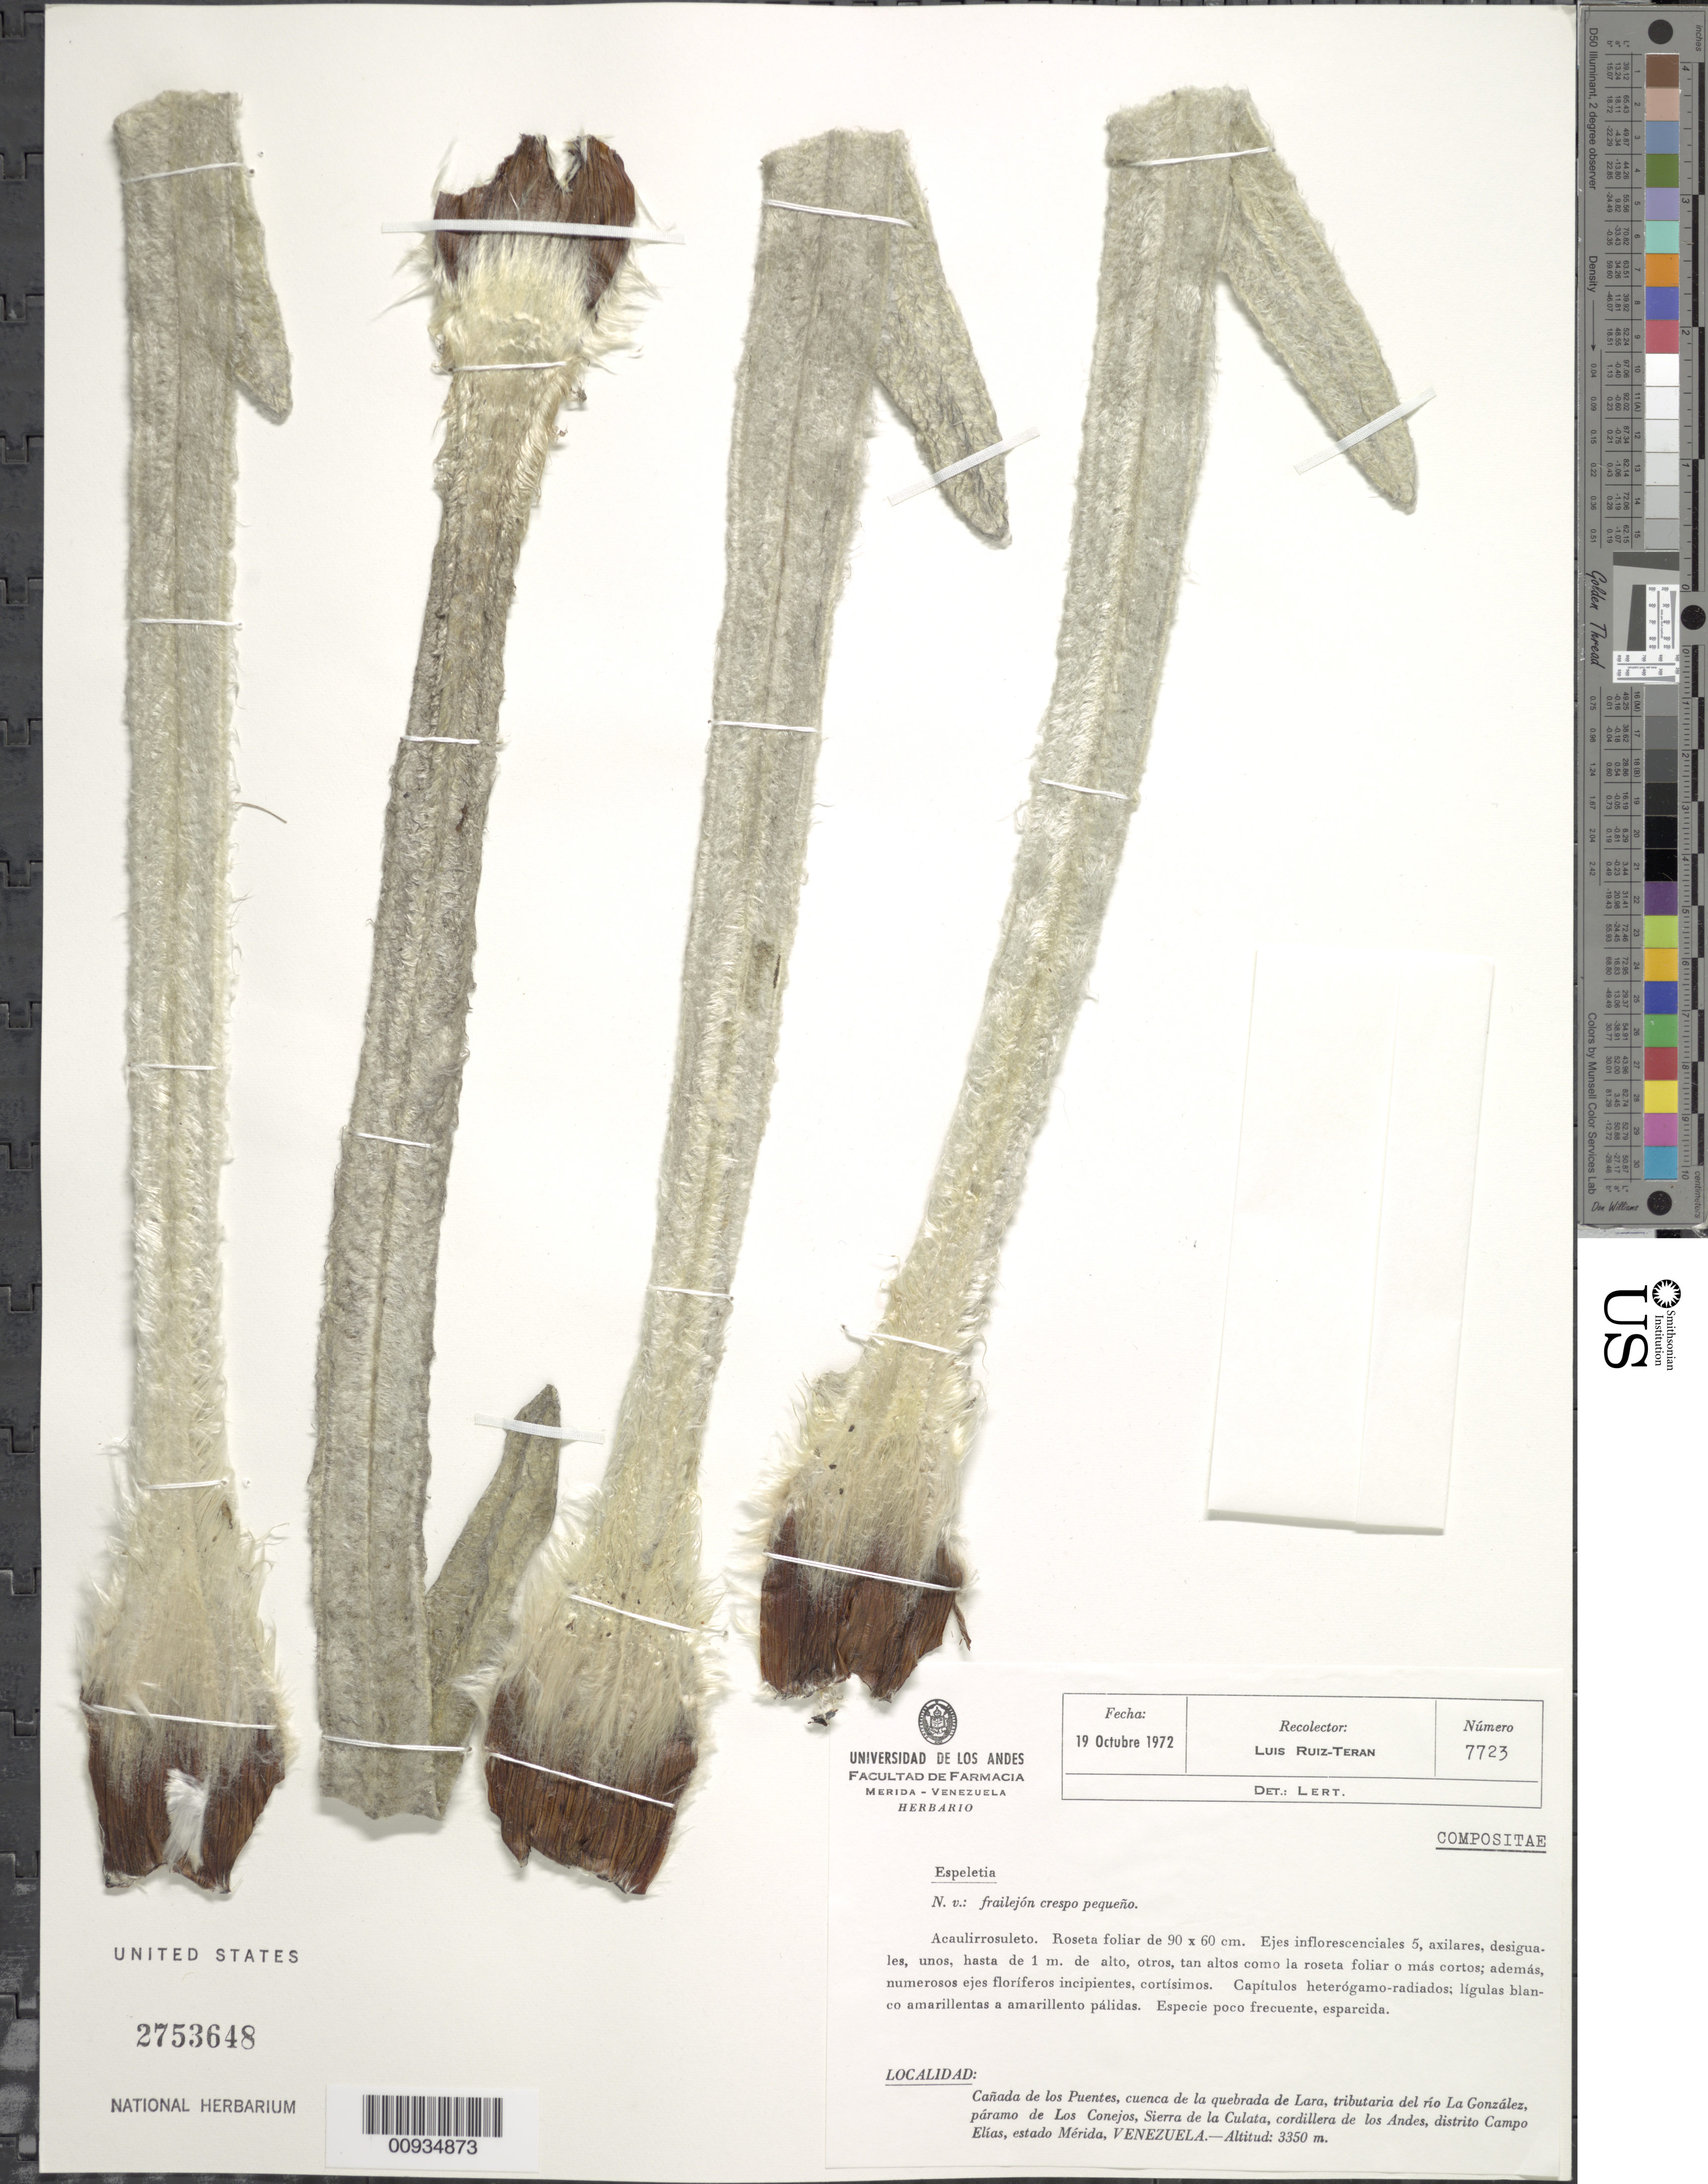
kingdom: Plantae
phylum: Tracheophyta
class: Magnoliopsida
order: Asterales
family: Asteraceae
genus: Espeletiopsis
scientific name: Espeletiopsis pozoensis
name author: (Cuatrec.) Cuatrec.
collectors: L. Teran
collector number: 7723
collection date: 1972-10-19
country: Venezuela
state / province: Mérida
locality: Canada de los Puentes, cuenca de la quebrada de Lara, tributaria del rio La Gonzalez, paramo de Los Conejos, Sierra de la Culata, Cordillera de Los Andes, Distrito Campo Elias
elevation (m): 3350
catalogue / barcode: US 2753648